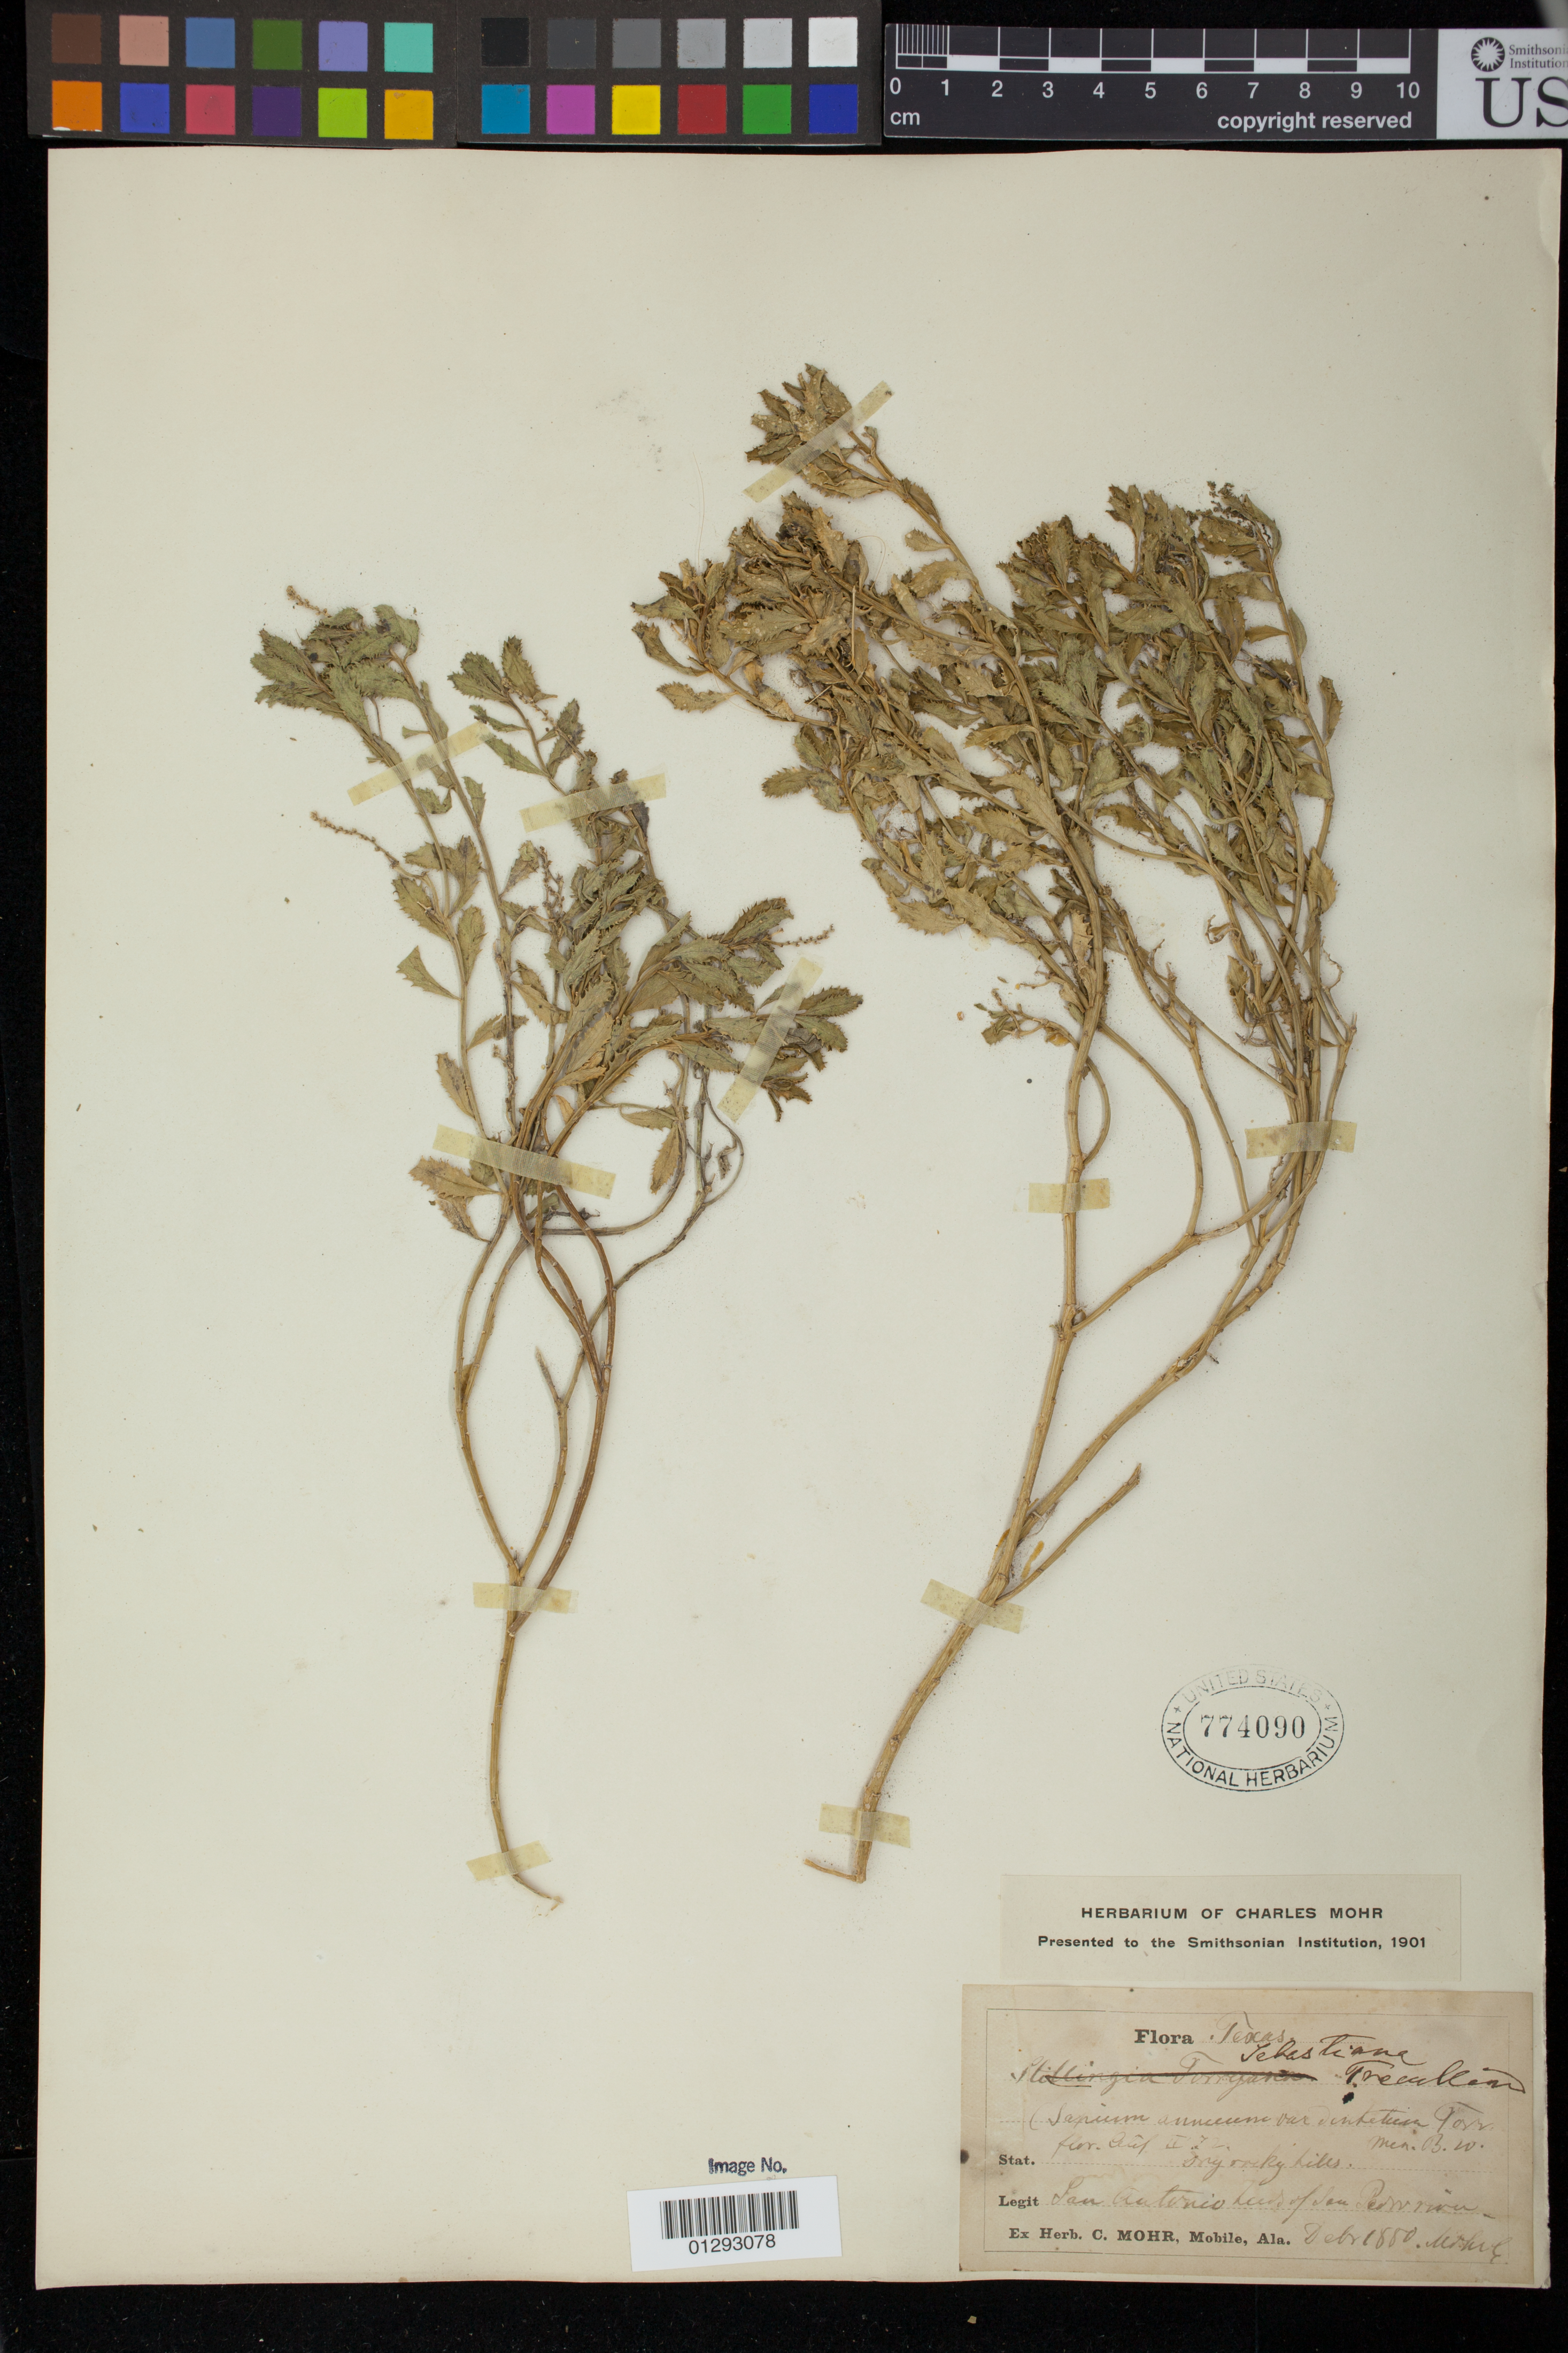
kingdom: Plantae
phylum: Tracheophyta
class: Magnoliopsida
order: Malpighiales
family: Euphorbiaceae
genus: Stillingia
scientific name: Stillingia treculiana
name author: (Müll. Arg.) I.M. Johnst.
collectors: Ridell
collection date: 1880-12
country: United States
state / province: Texas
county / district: Bexar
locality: Dry rocky hills. San Antonio of San Pedro river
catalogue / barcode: US 774090